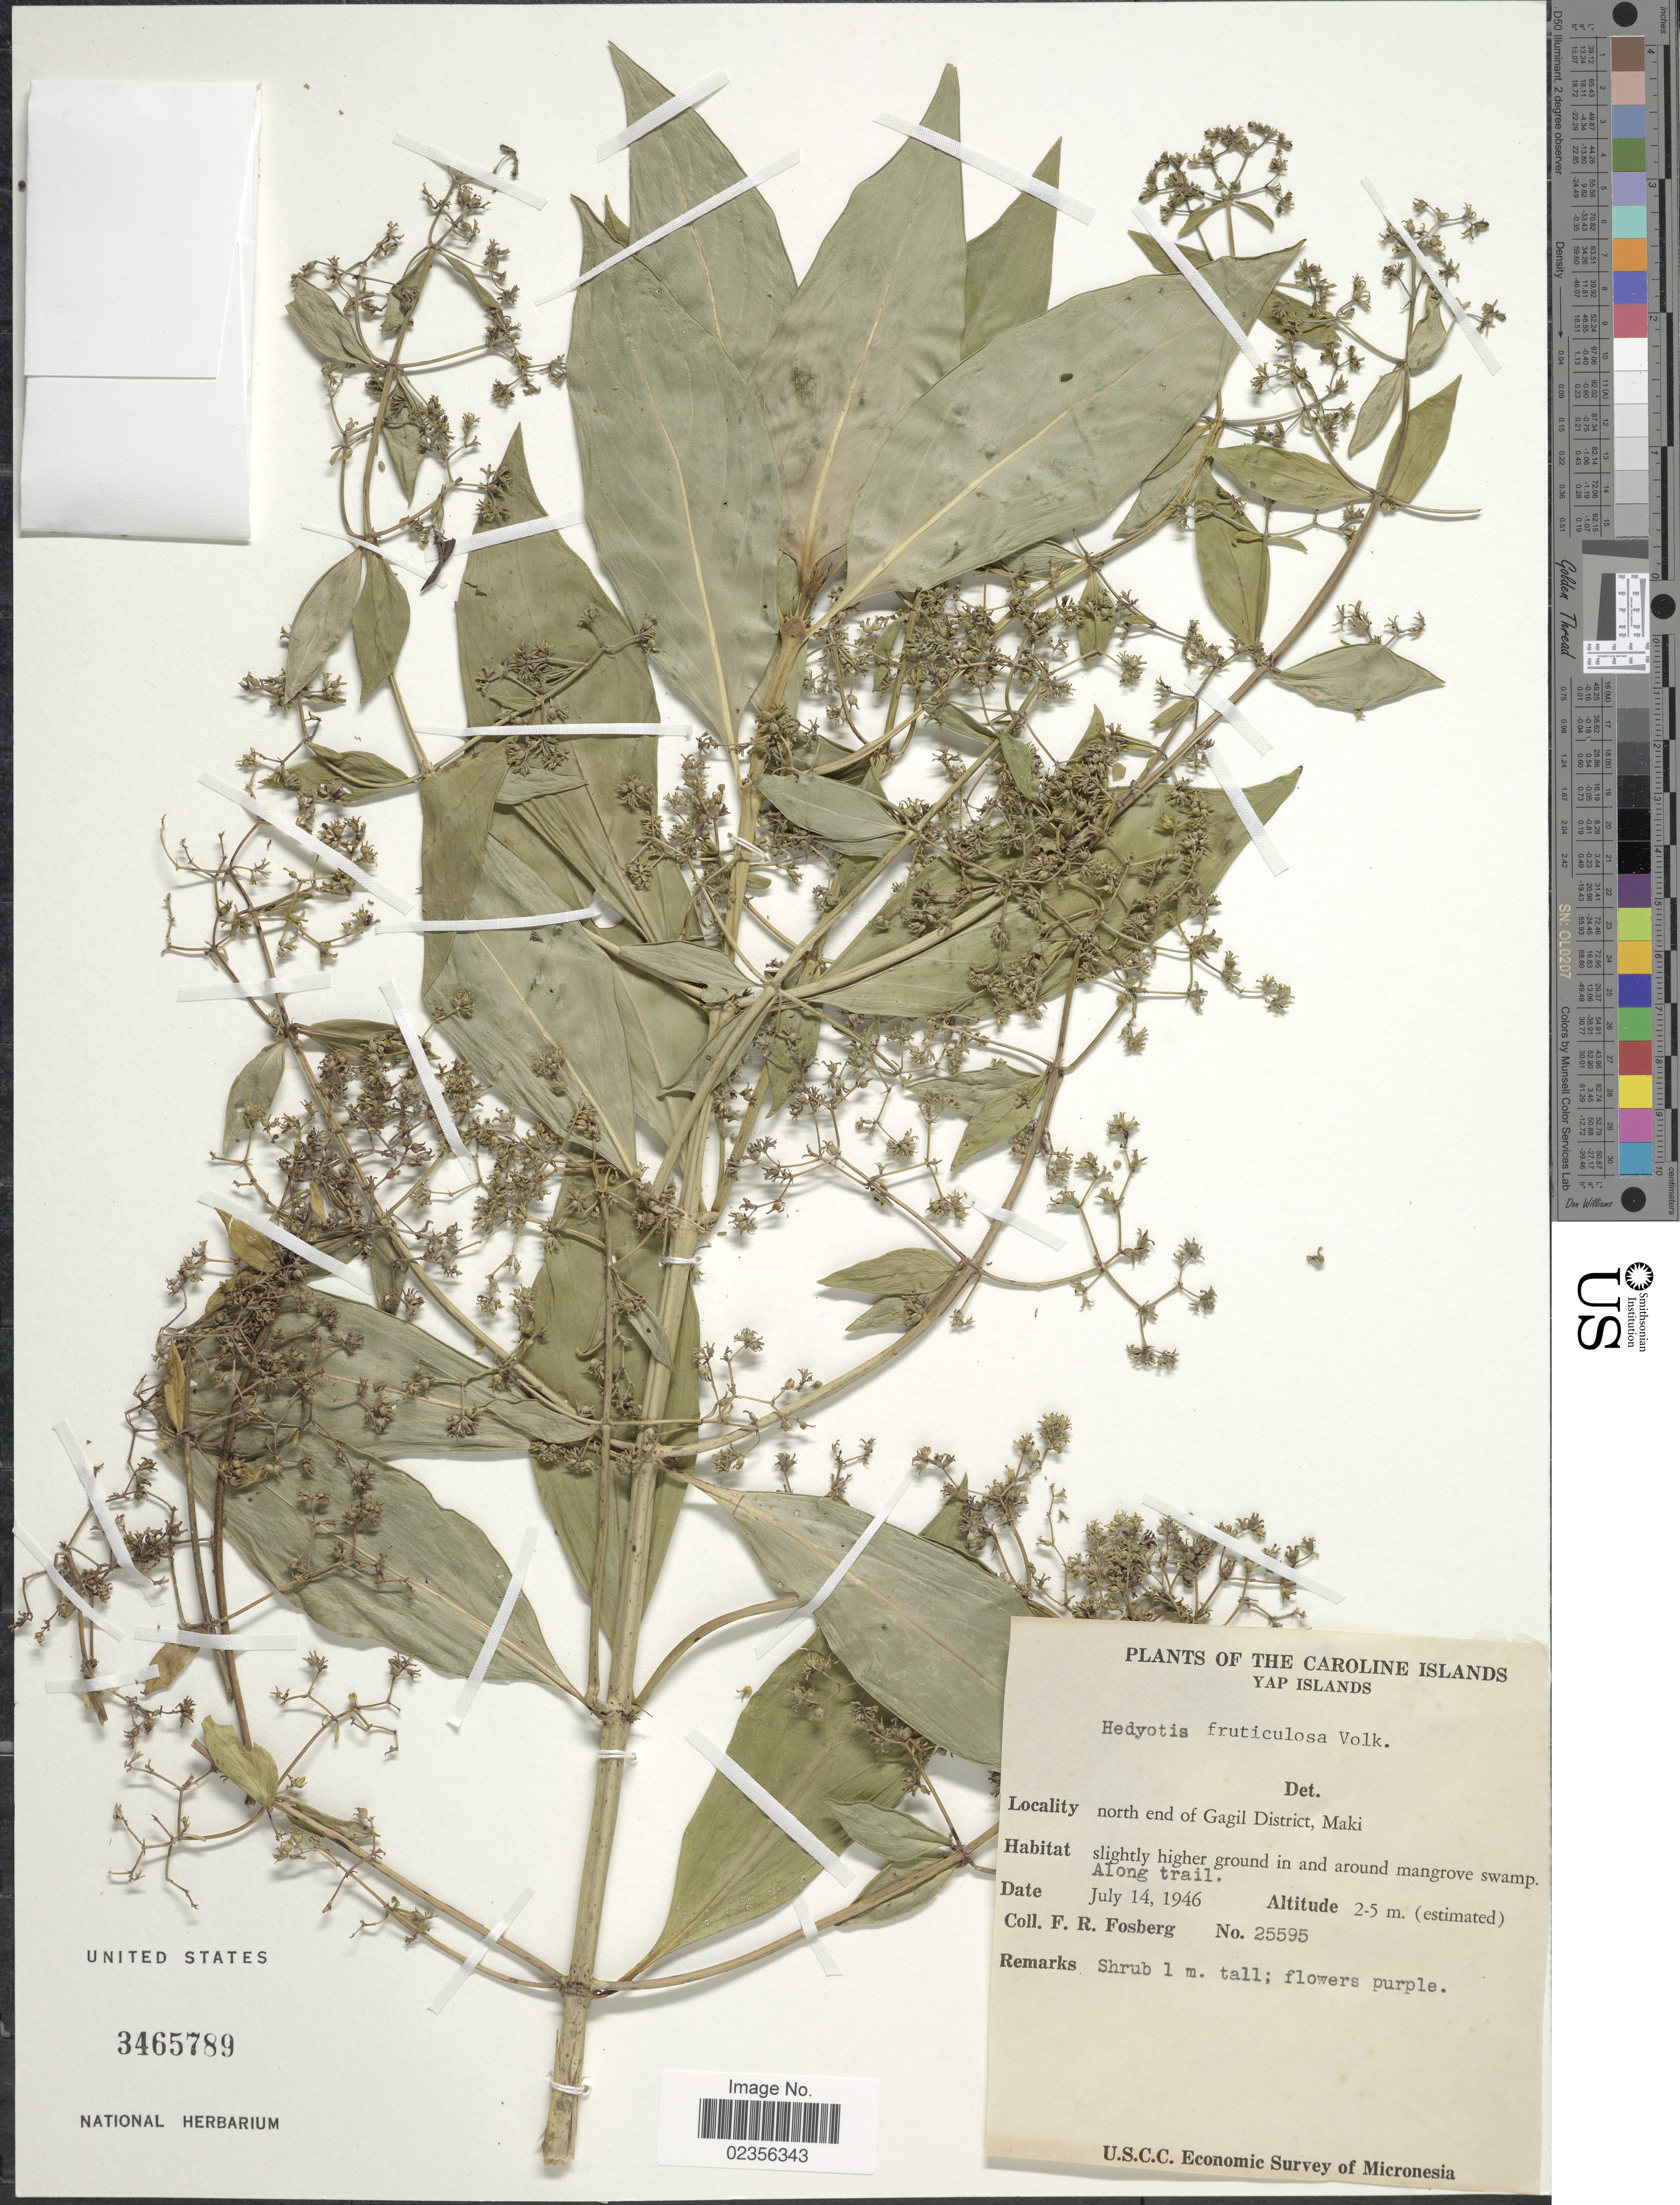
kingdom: Plantae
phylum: Tracheophyta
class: Magnoliopsida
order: Gentianales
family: Rubiaceae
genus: Hedyotis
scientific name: Hedyotis fruticulosa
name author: Volk.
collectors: F. R. Fosberg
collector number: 25595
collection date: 1946-07-14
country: Micronesia, Federated States of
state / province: Yap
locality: The Caroline Islands, Yap Islands, north end of Gagil District, Maki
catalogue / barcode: US 3465789